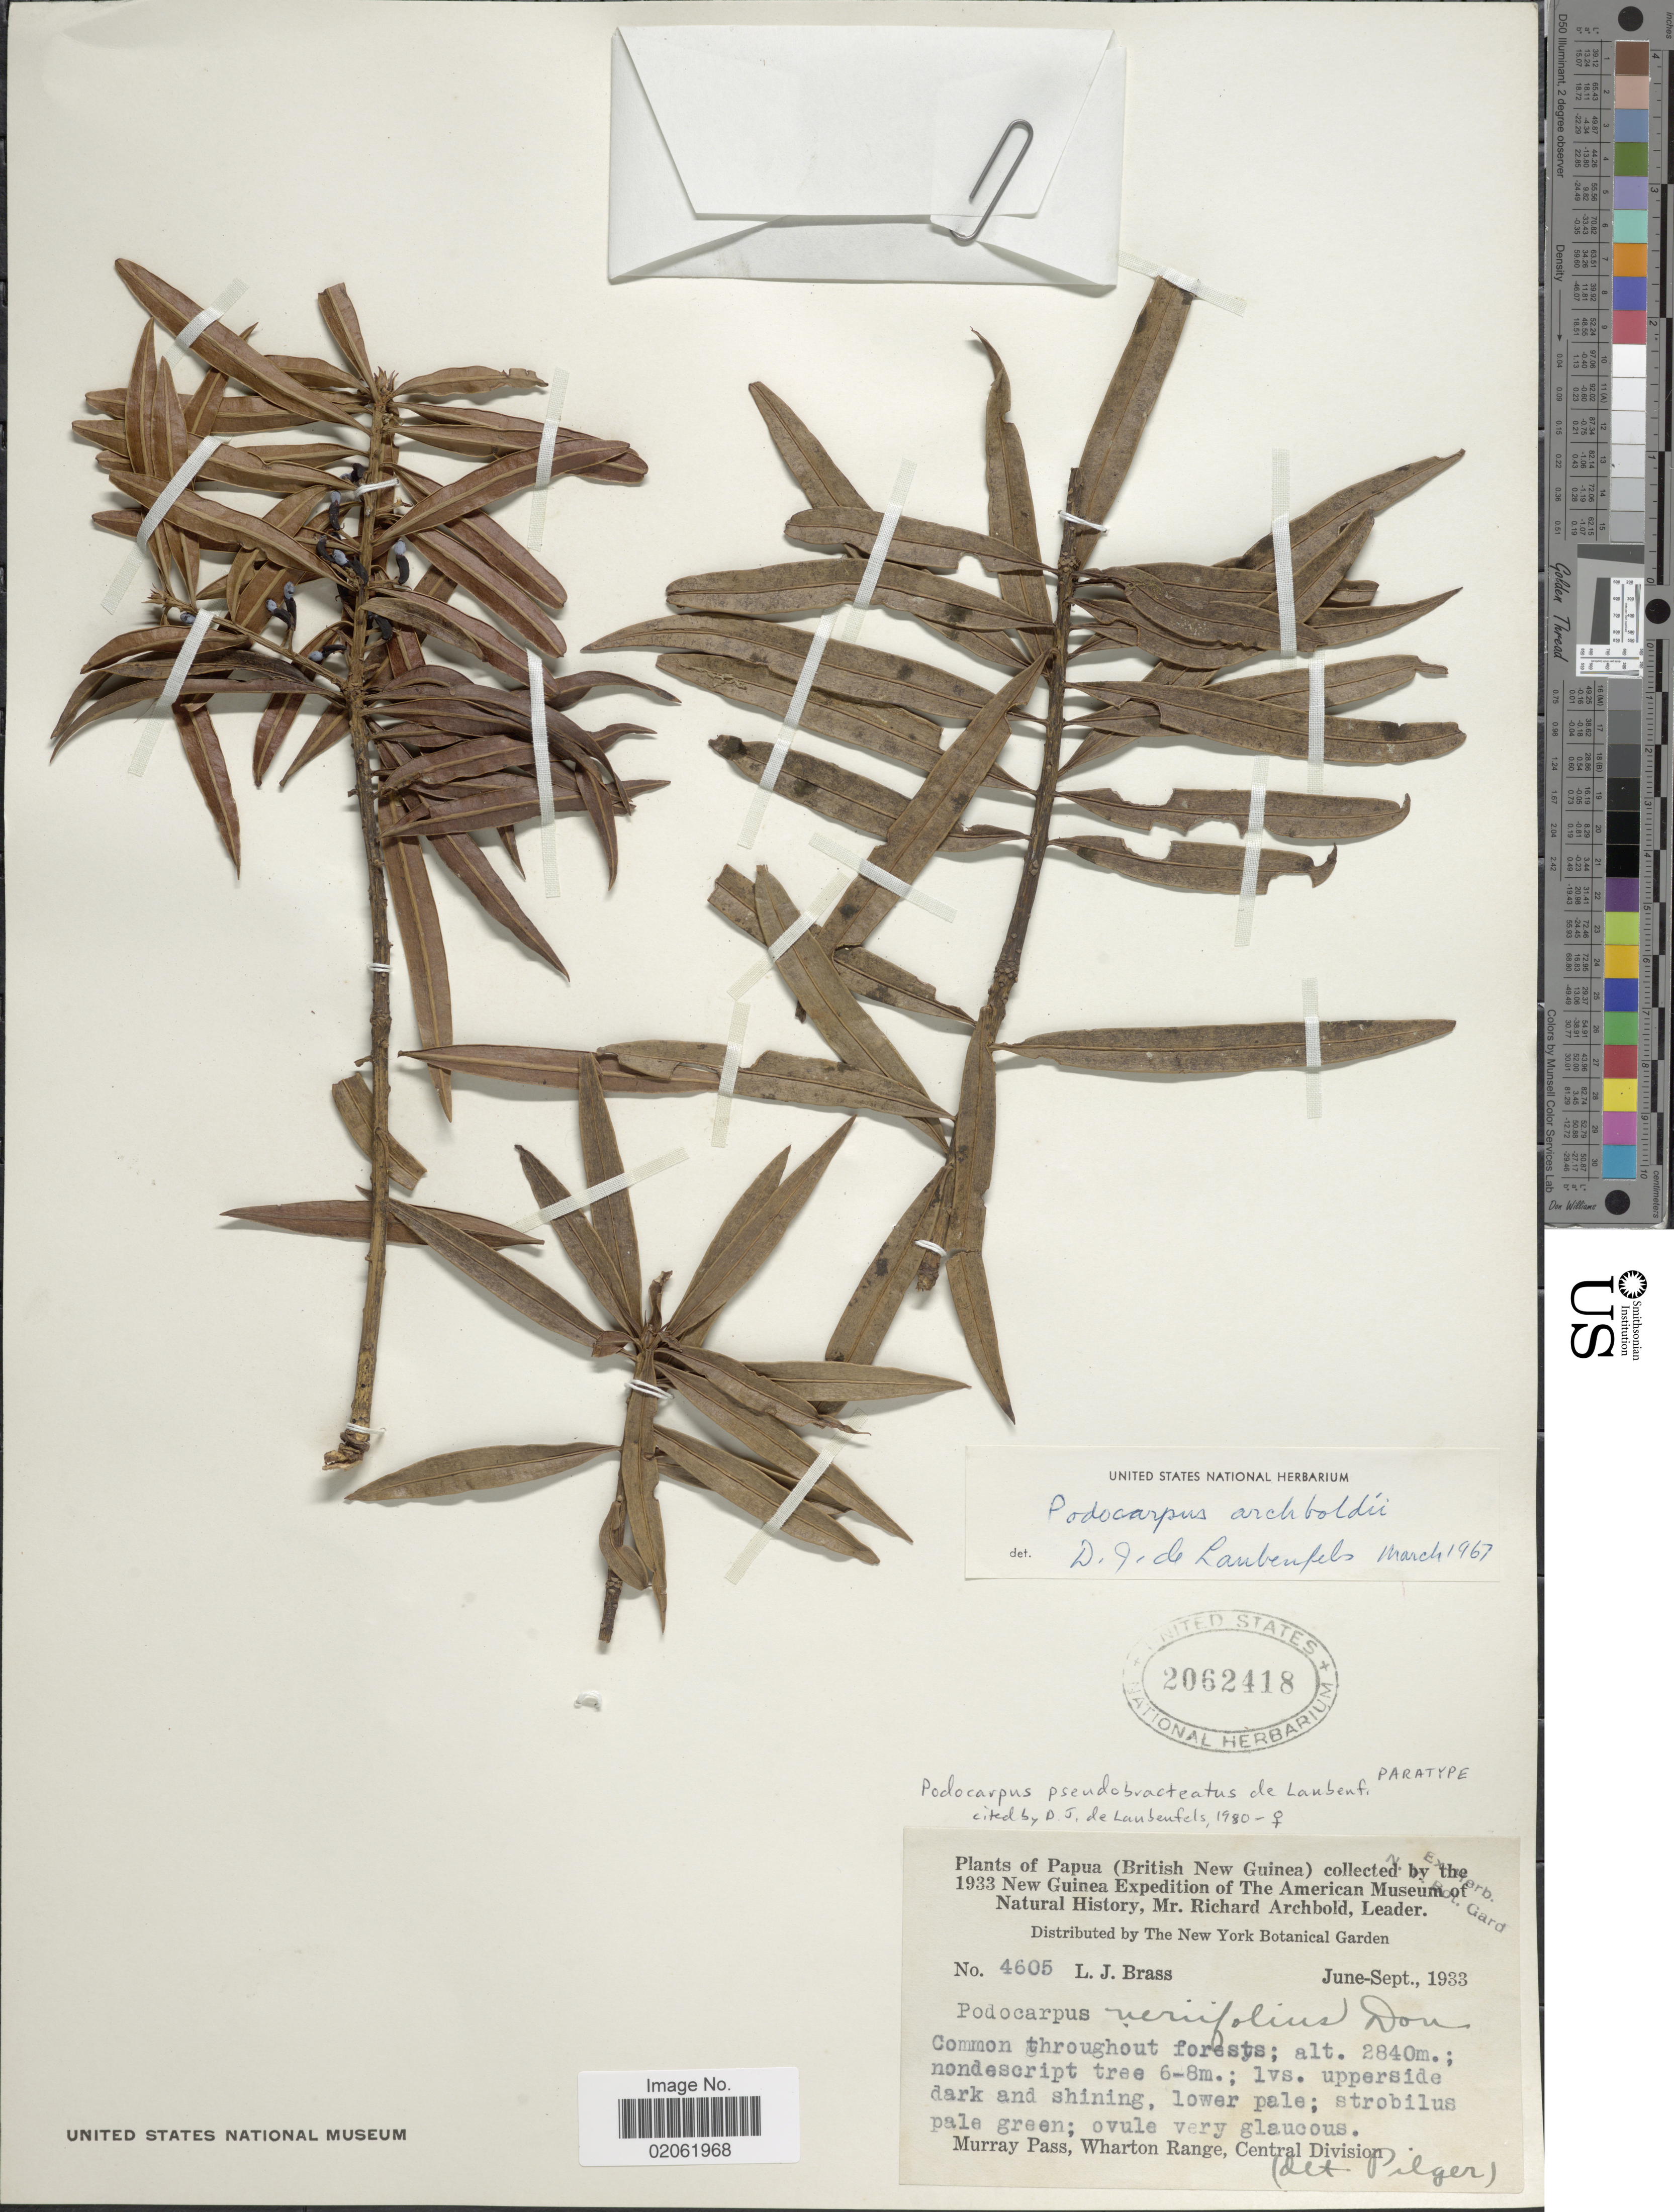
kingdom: Plantae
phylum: Tracheophyta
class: Pinopsida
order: Pinales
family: Podocarpaceae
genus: Podocarpus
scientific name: Podocarpus pseudobracteatus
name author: de Laub.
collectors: L. J. Brass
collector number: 4605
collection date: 1933-06/1933-09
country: Papua New Guinea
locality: Papua (British New Guinea). Murray Pass, Wharton Range, Central Division.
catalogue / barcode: US 2062418